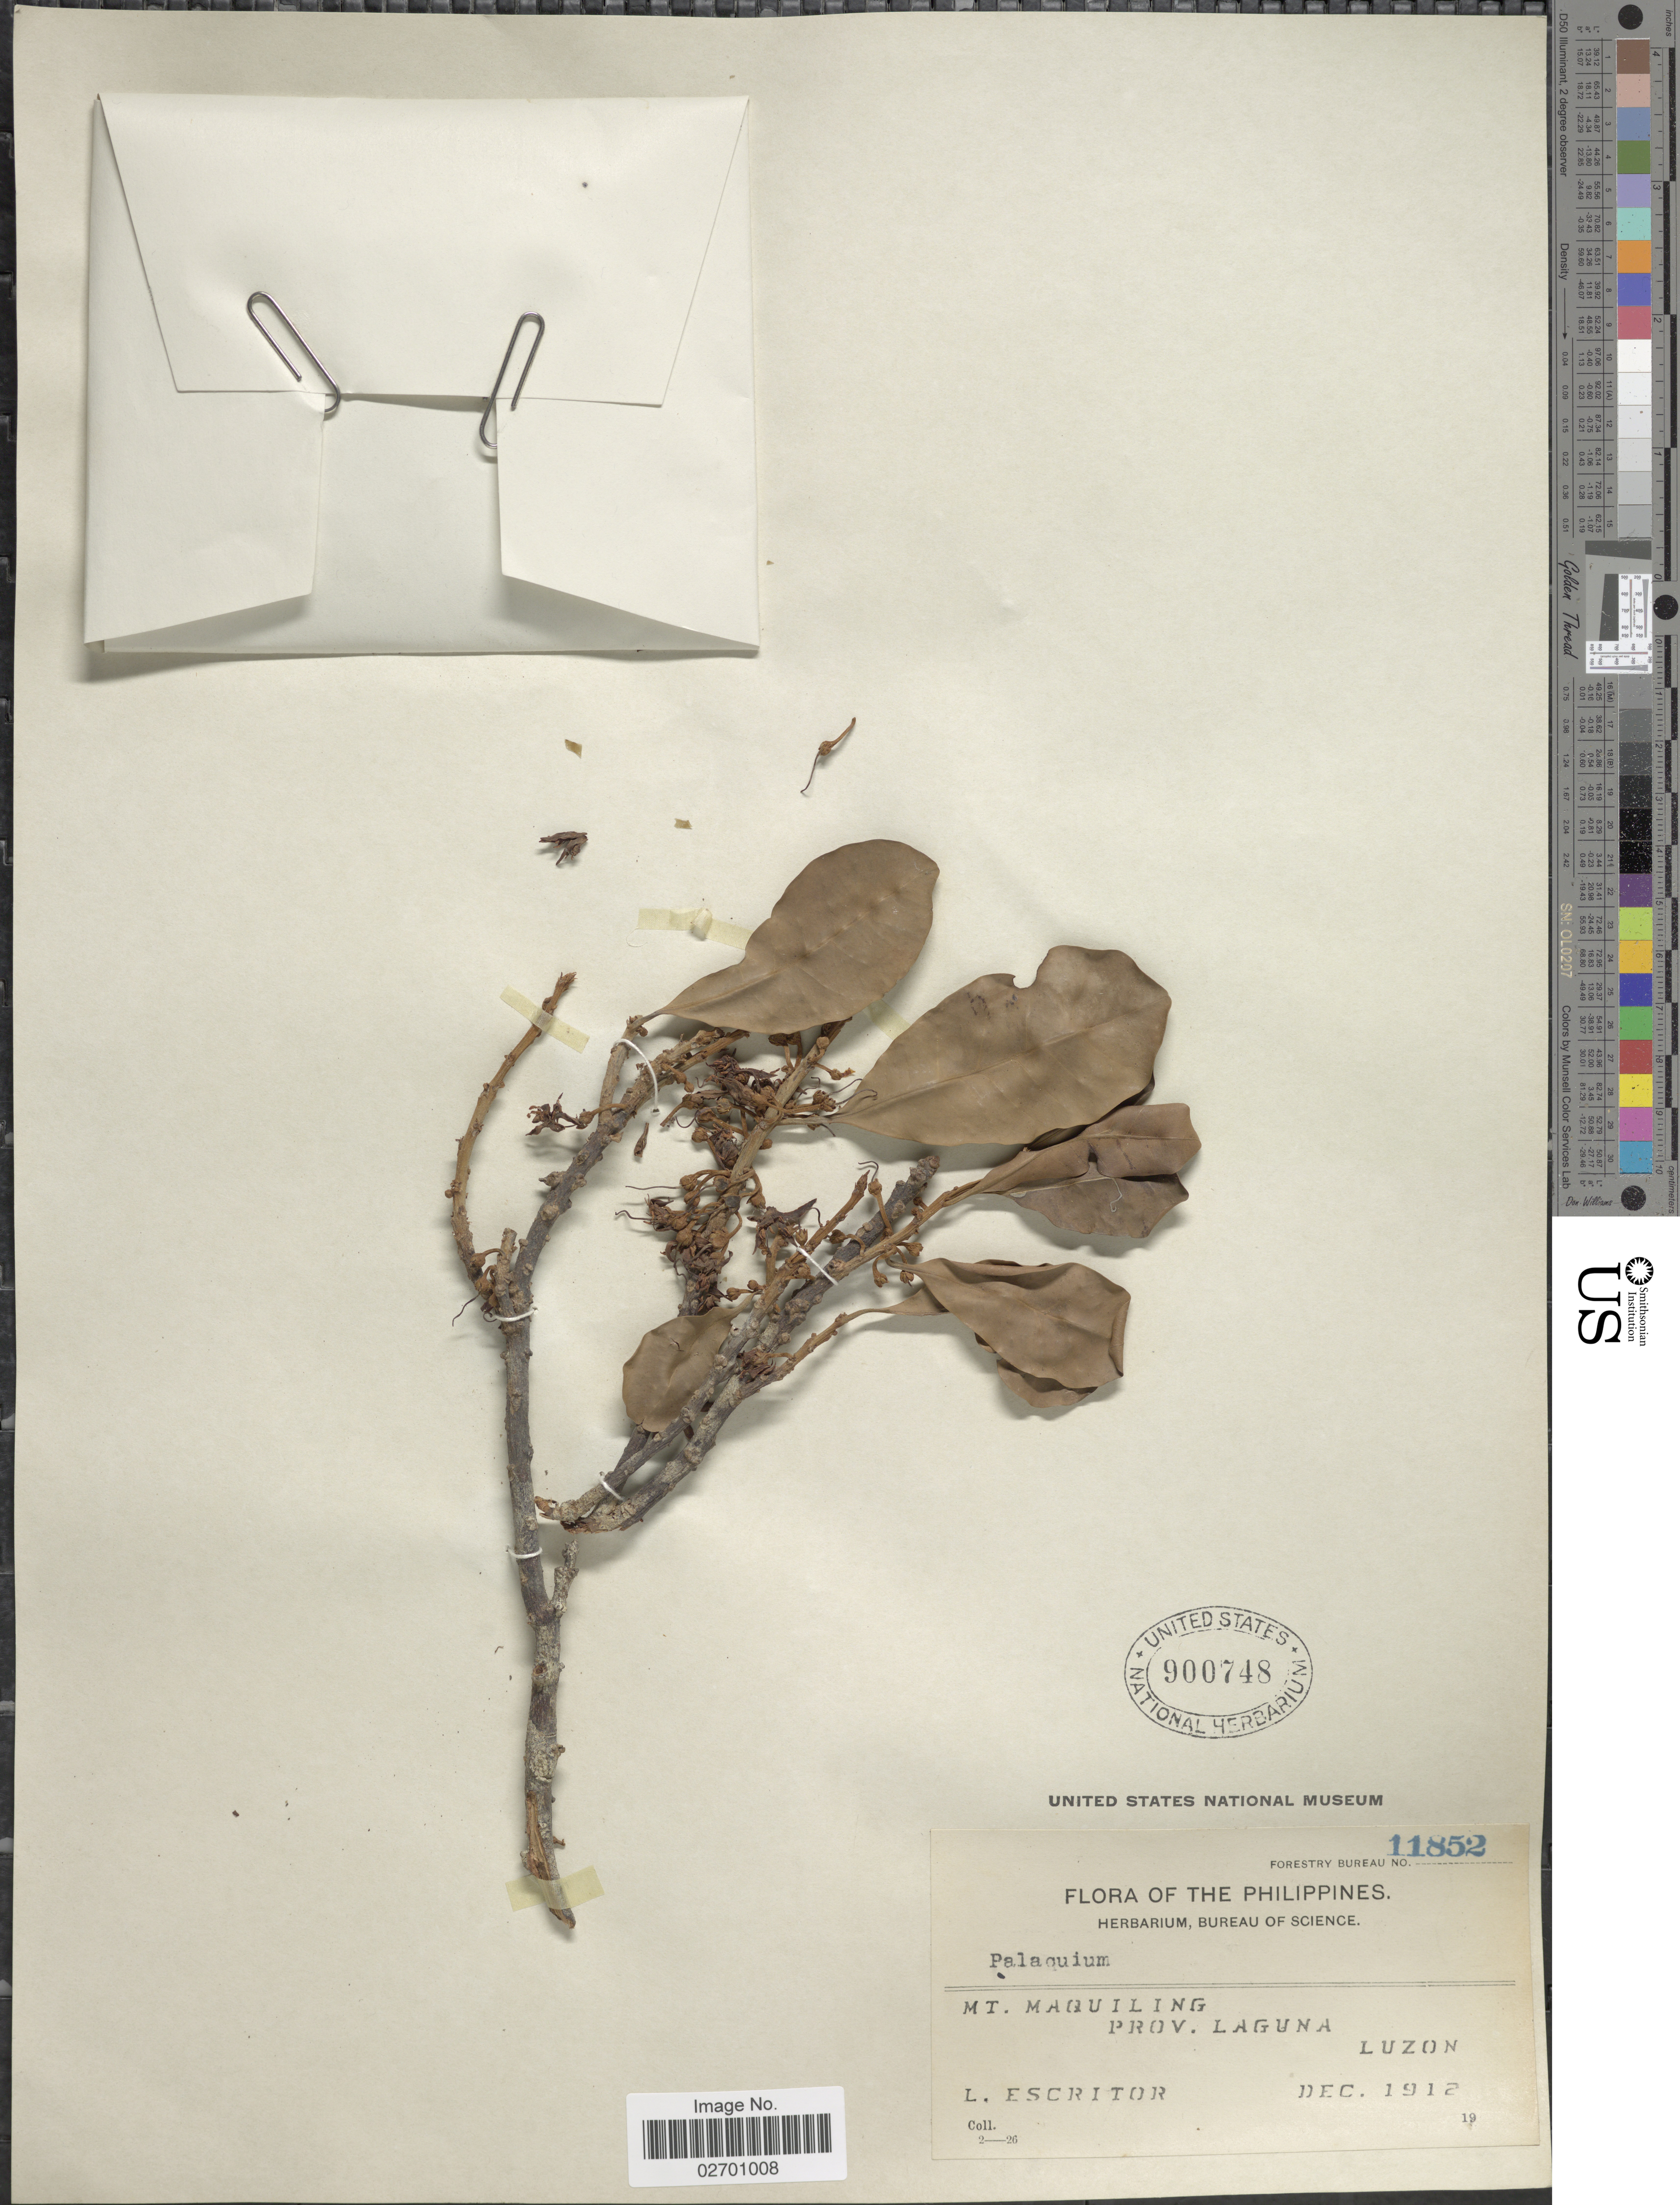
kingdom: Plantae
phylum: Tracheophyta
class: Magnoliopsida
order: Ericales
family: Sapotaceae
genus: Palaquium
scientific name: Palaquium sp.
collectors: L. Escritor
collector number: Forestry Bureau 11852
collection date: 1912-12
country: Philippines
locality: Mt. Maquiling, Prov. Laguna, Luzon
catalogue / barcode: US 900748